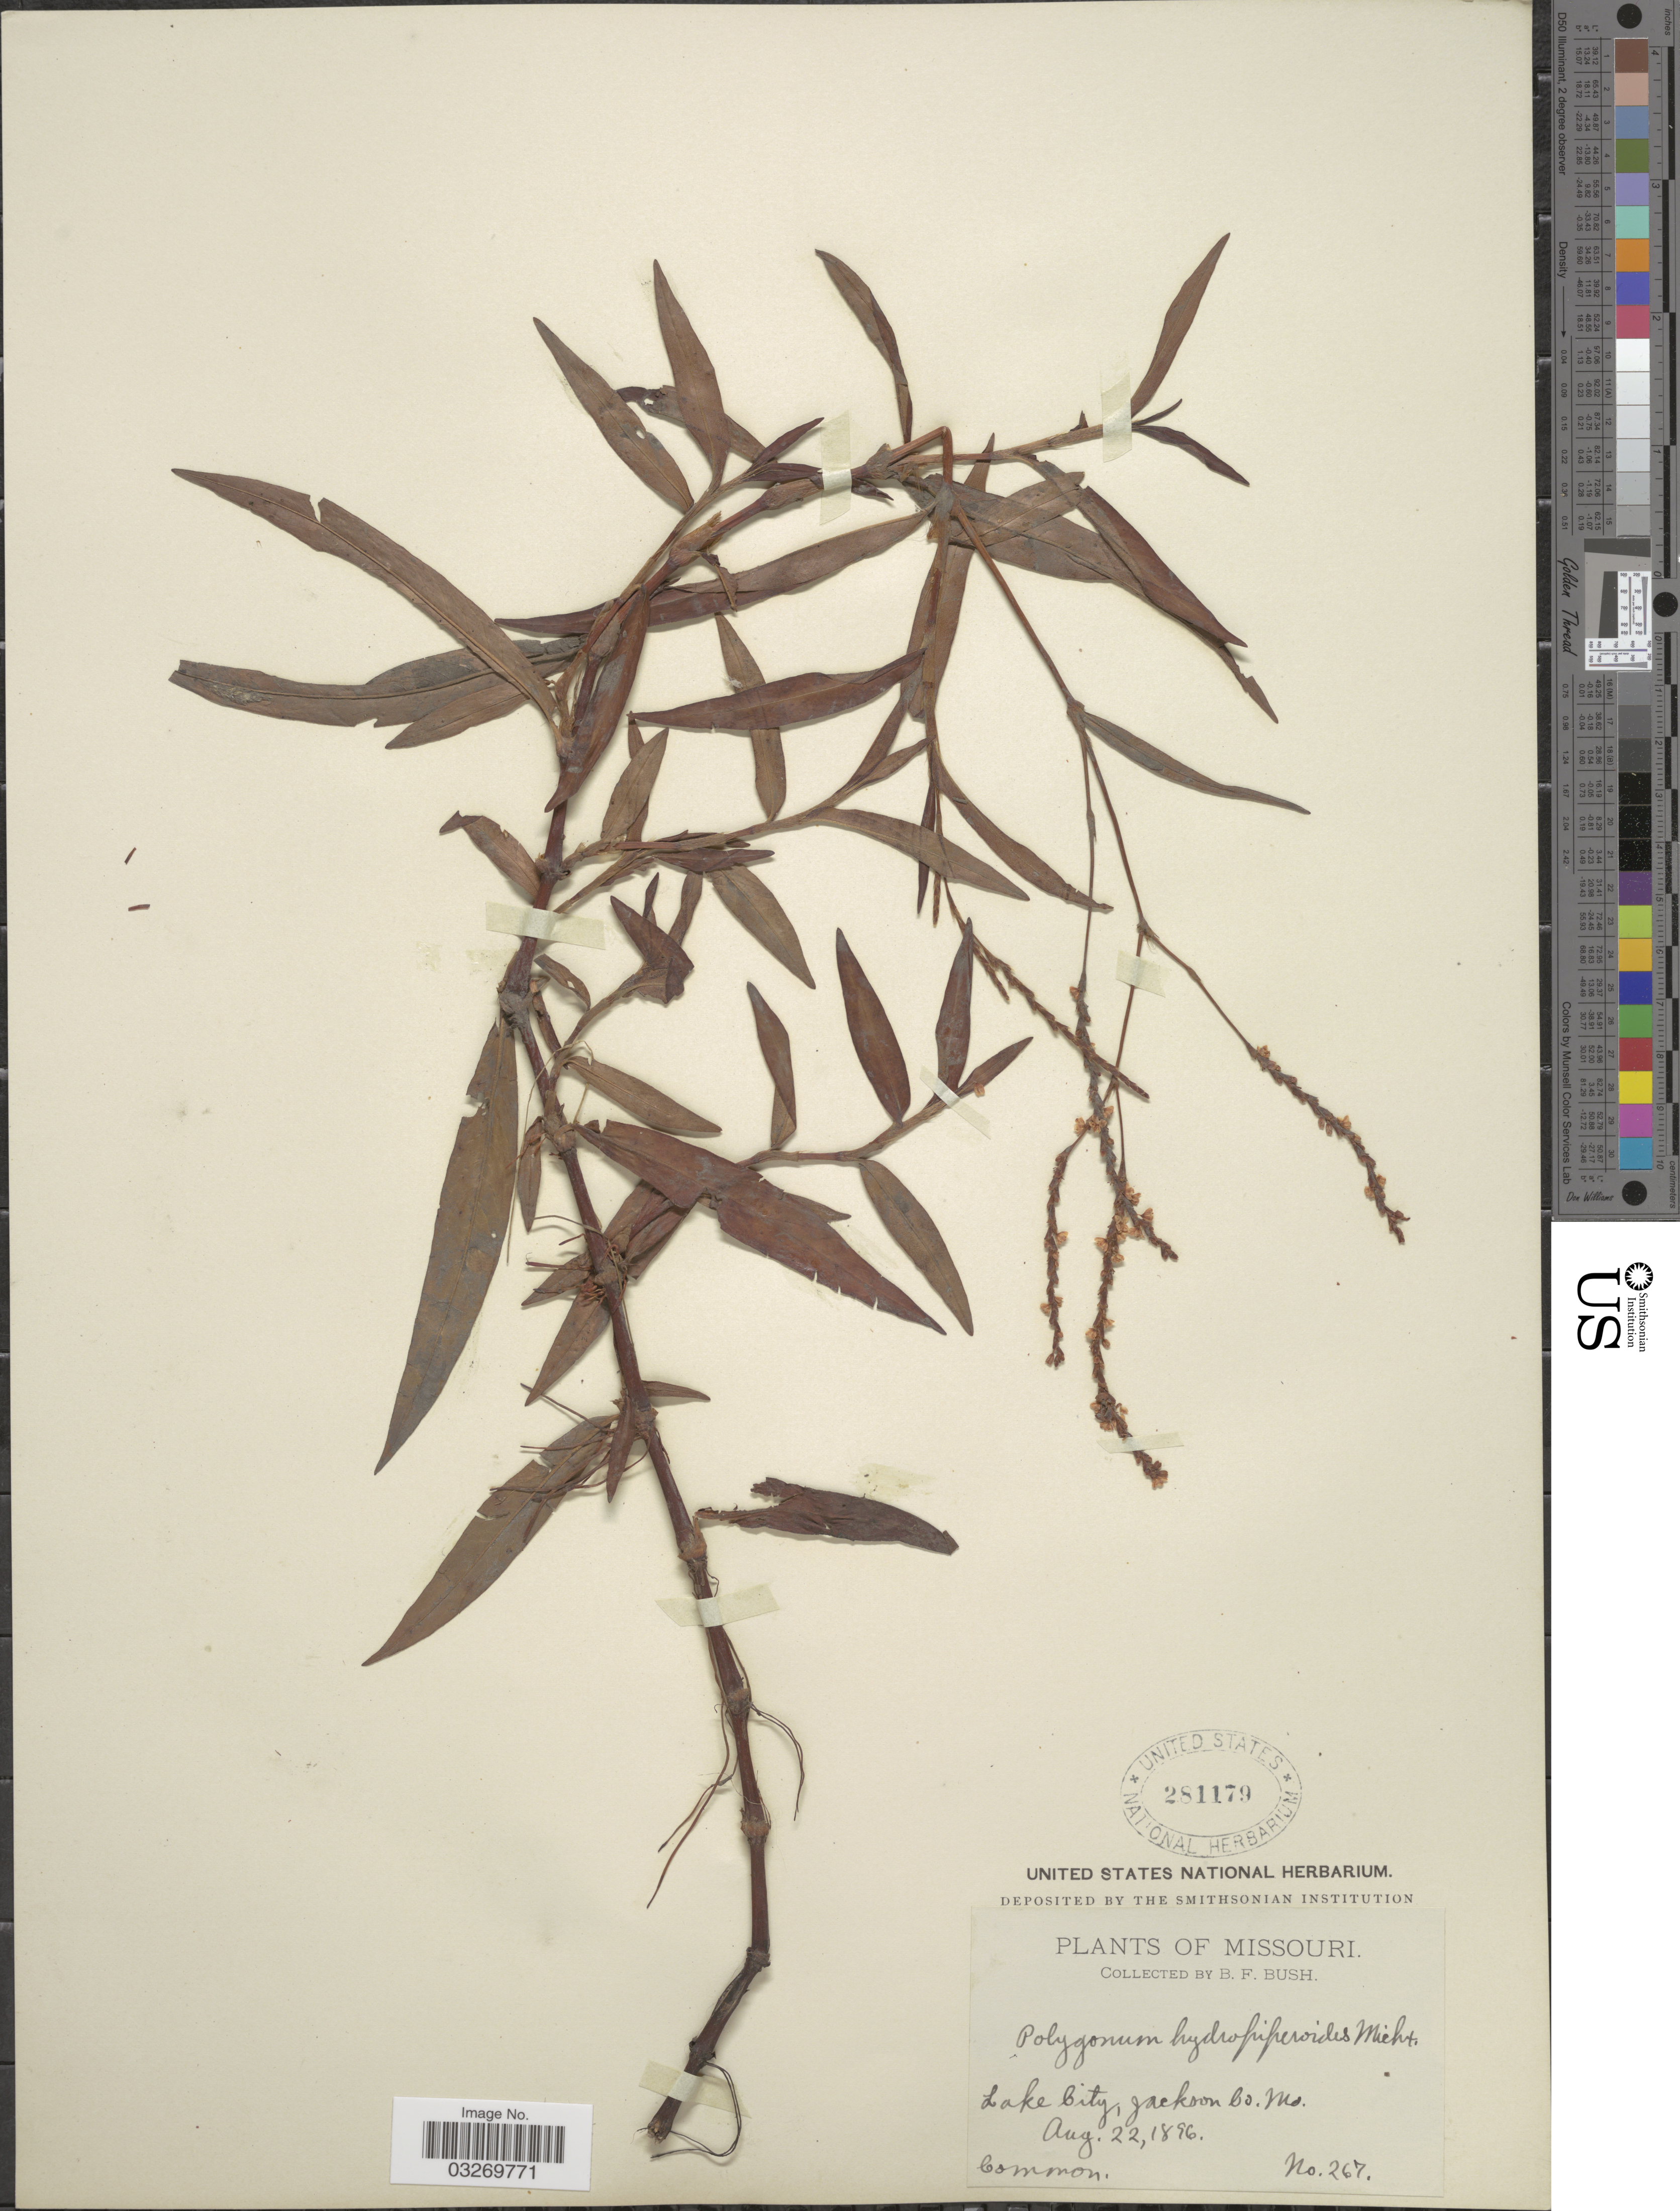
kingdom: Plantae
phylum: Tracheophyta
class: Magnoliopsida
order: Caryophyllales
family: Polygonaceae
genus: Persicaria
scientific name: Persicaria hydropiperoides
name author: (Michx.) Small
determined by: Atha, D. E.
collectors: B. F. Bush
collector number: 267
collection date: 1896-08-22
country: United States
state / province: Missouri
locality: Lake City, Jackson Co.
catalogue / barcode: US 281179